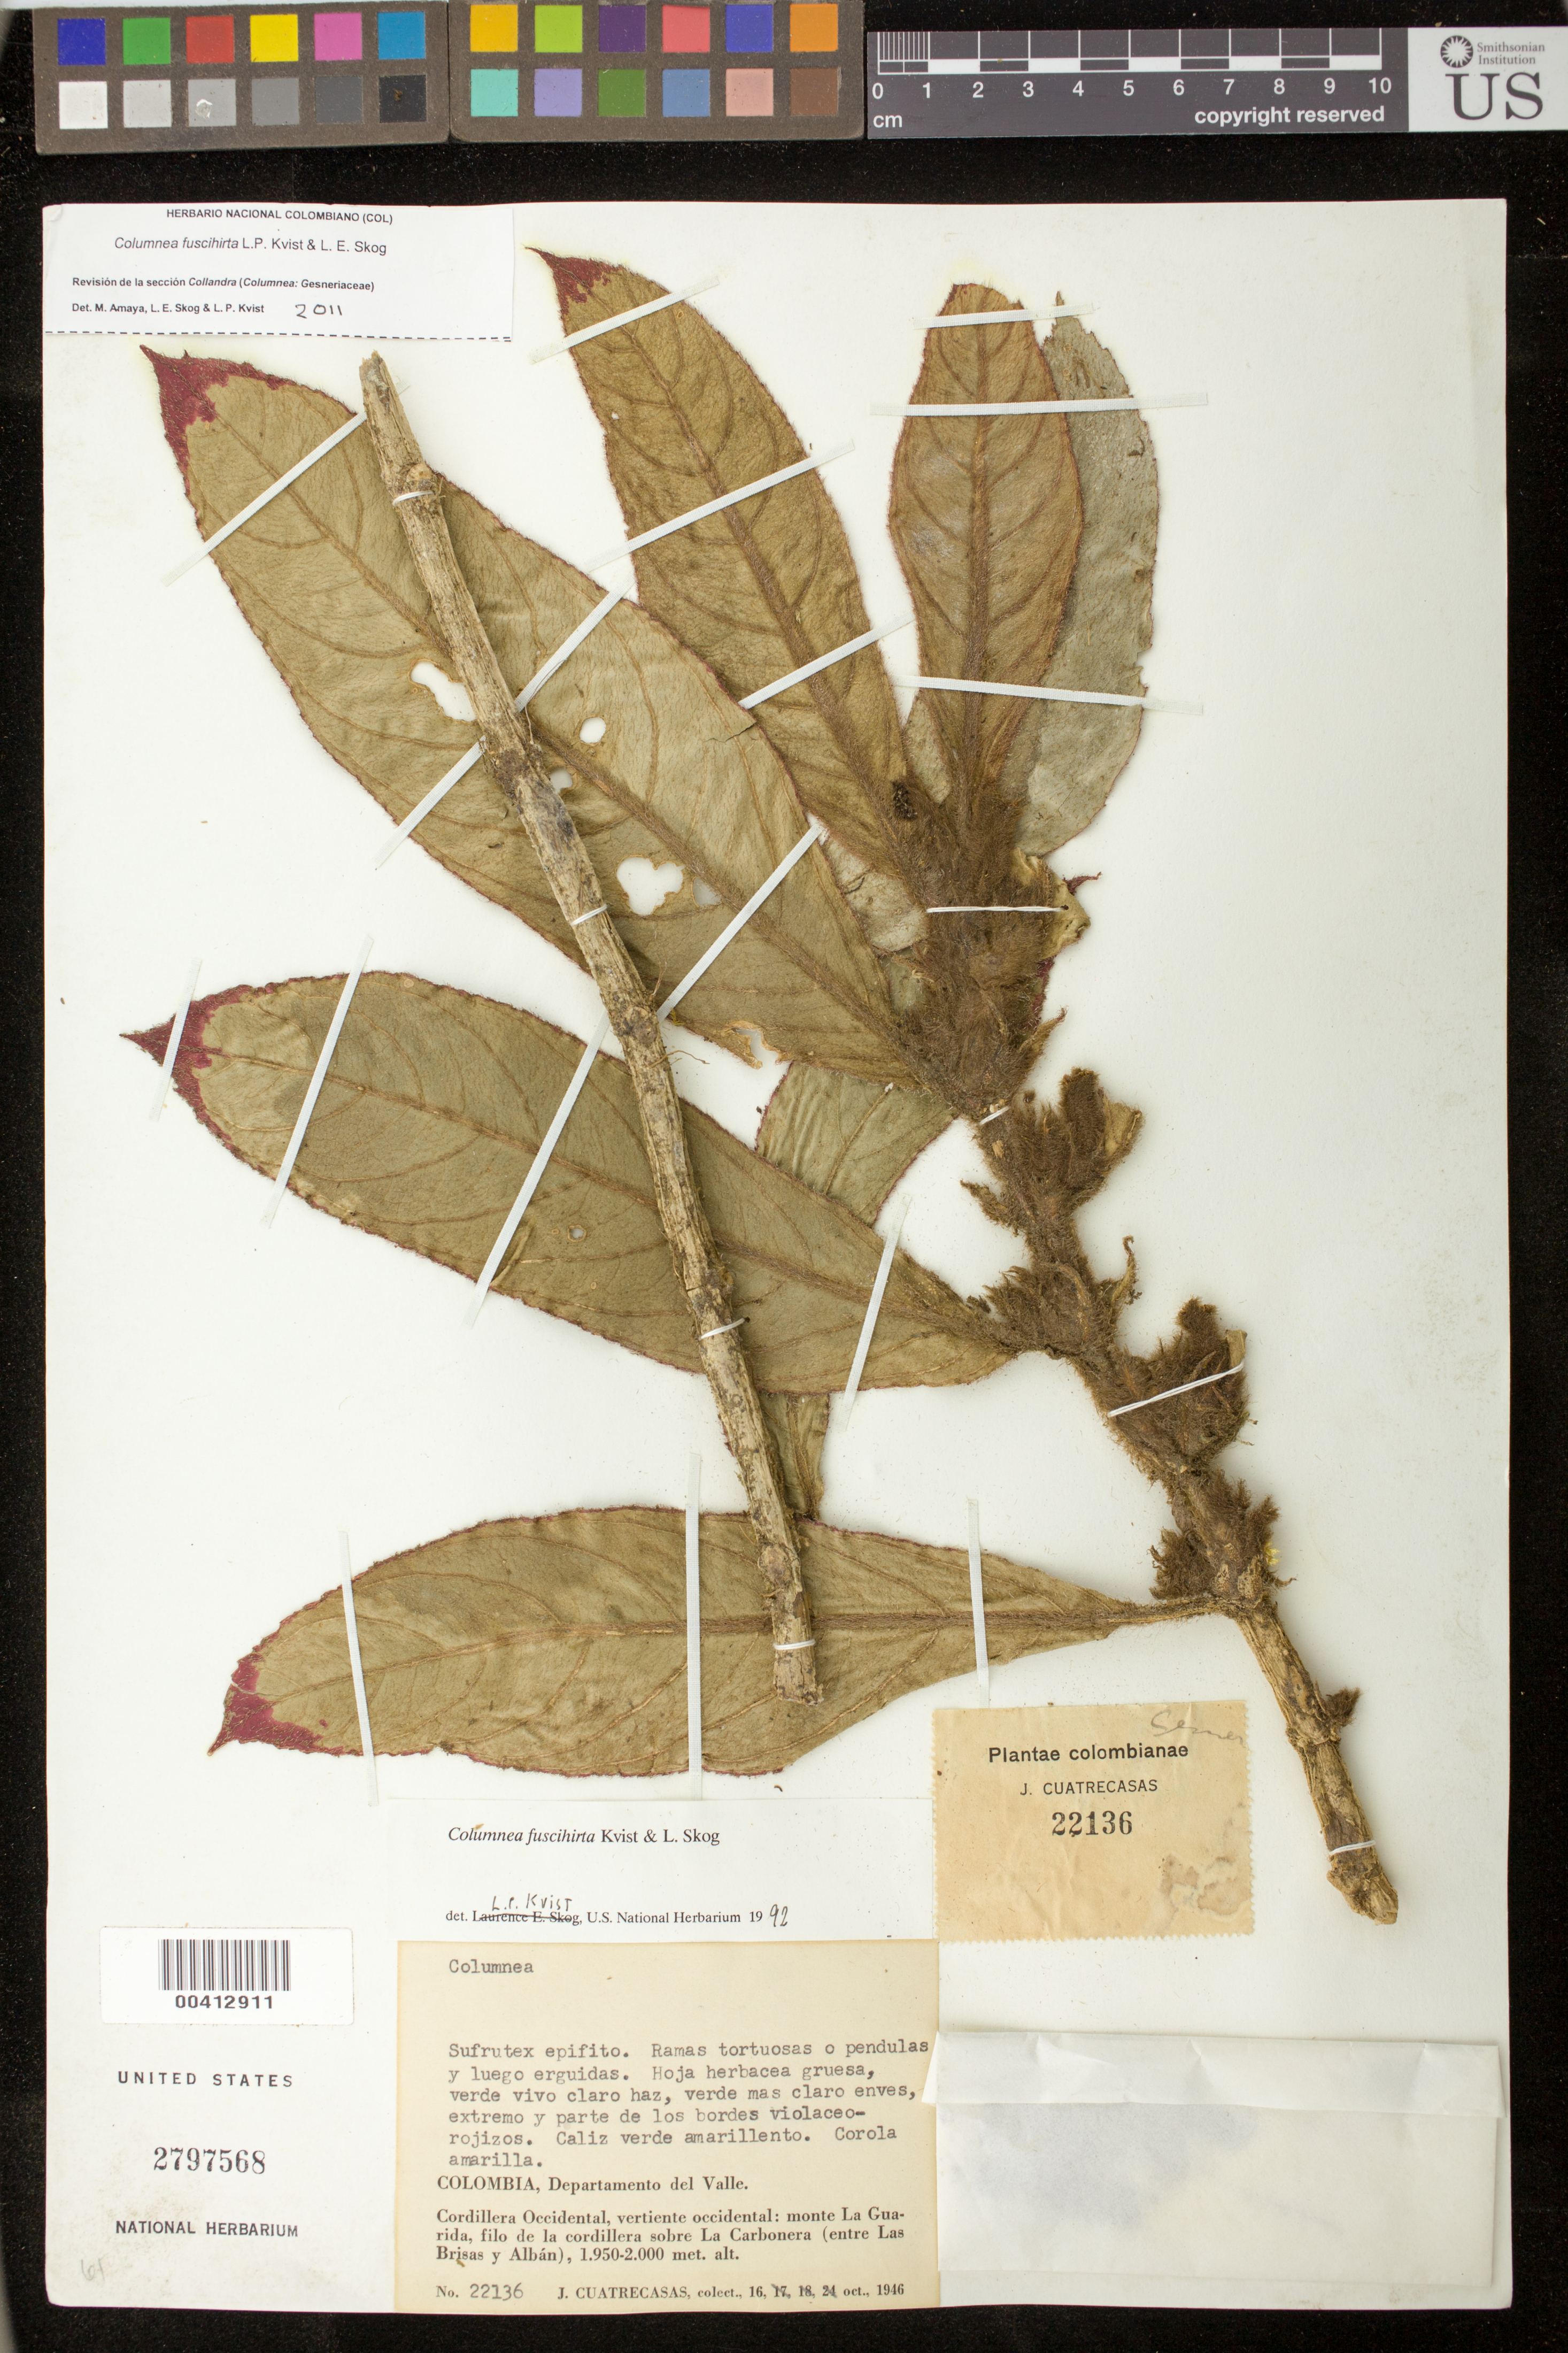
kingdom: Plantae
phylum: Tracheophyta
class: Magnoliopsida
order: Lamiales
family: Gesneriaceae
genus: Columnea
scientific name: Columnea fuscihirta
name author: L.P. Kvist & L.E. Skog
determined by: Kvist, L. P., (US), Smithsonian Institution - National Museum of Natural History (UNITED STATES)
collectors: J. Cuatrecasas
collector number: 22136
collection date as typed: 16 Oct 1946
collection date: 1946-10-16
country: Colombia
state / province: Valle del Cauca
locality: Monte la guarida, between las Brisas and Alban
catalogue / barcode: US 1797568